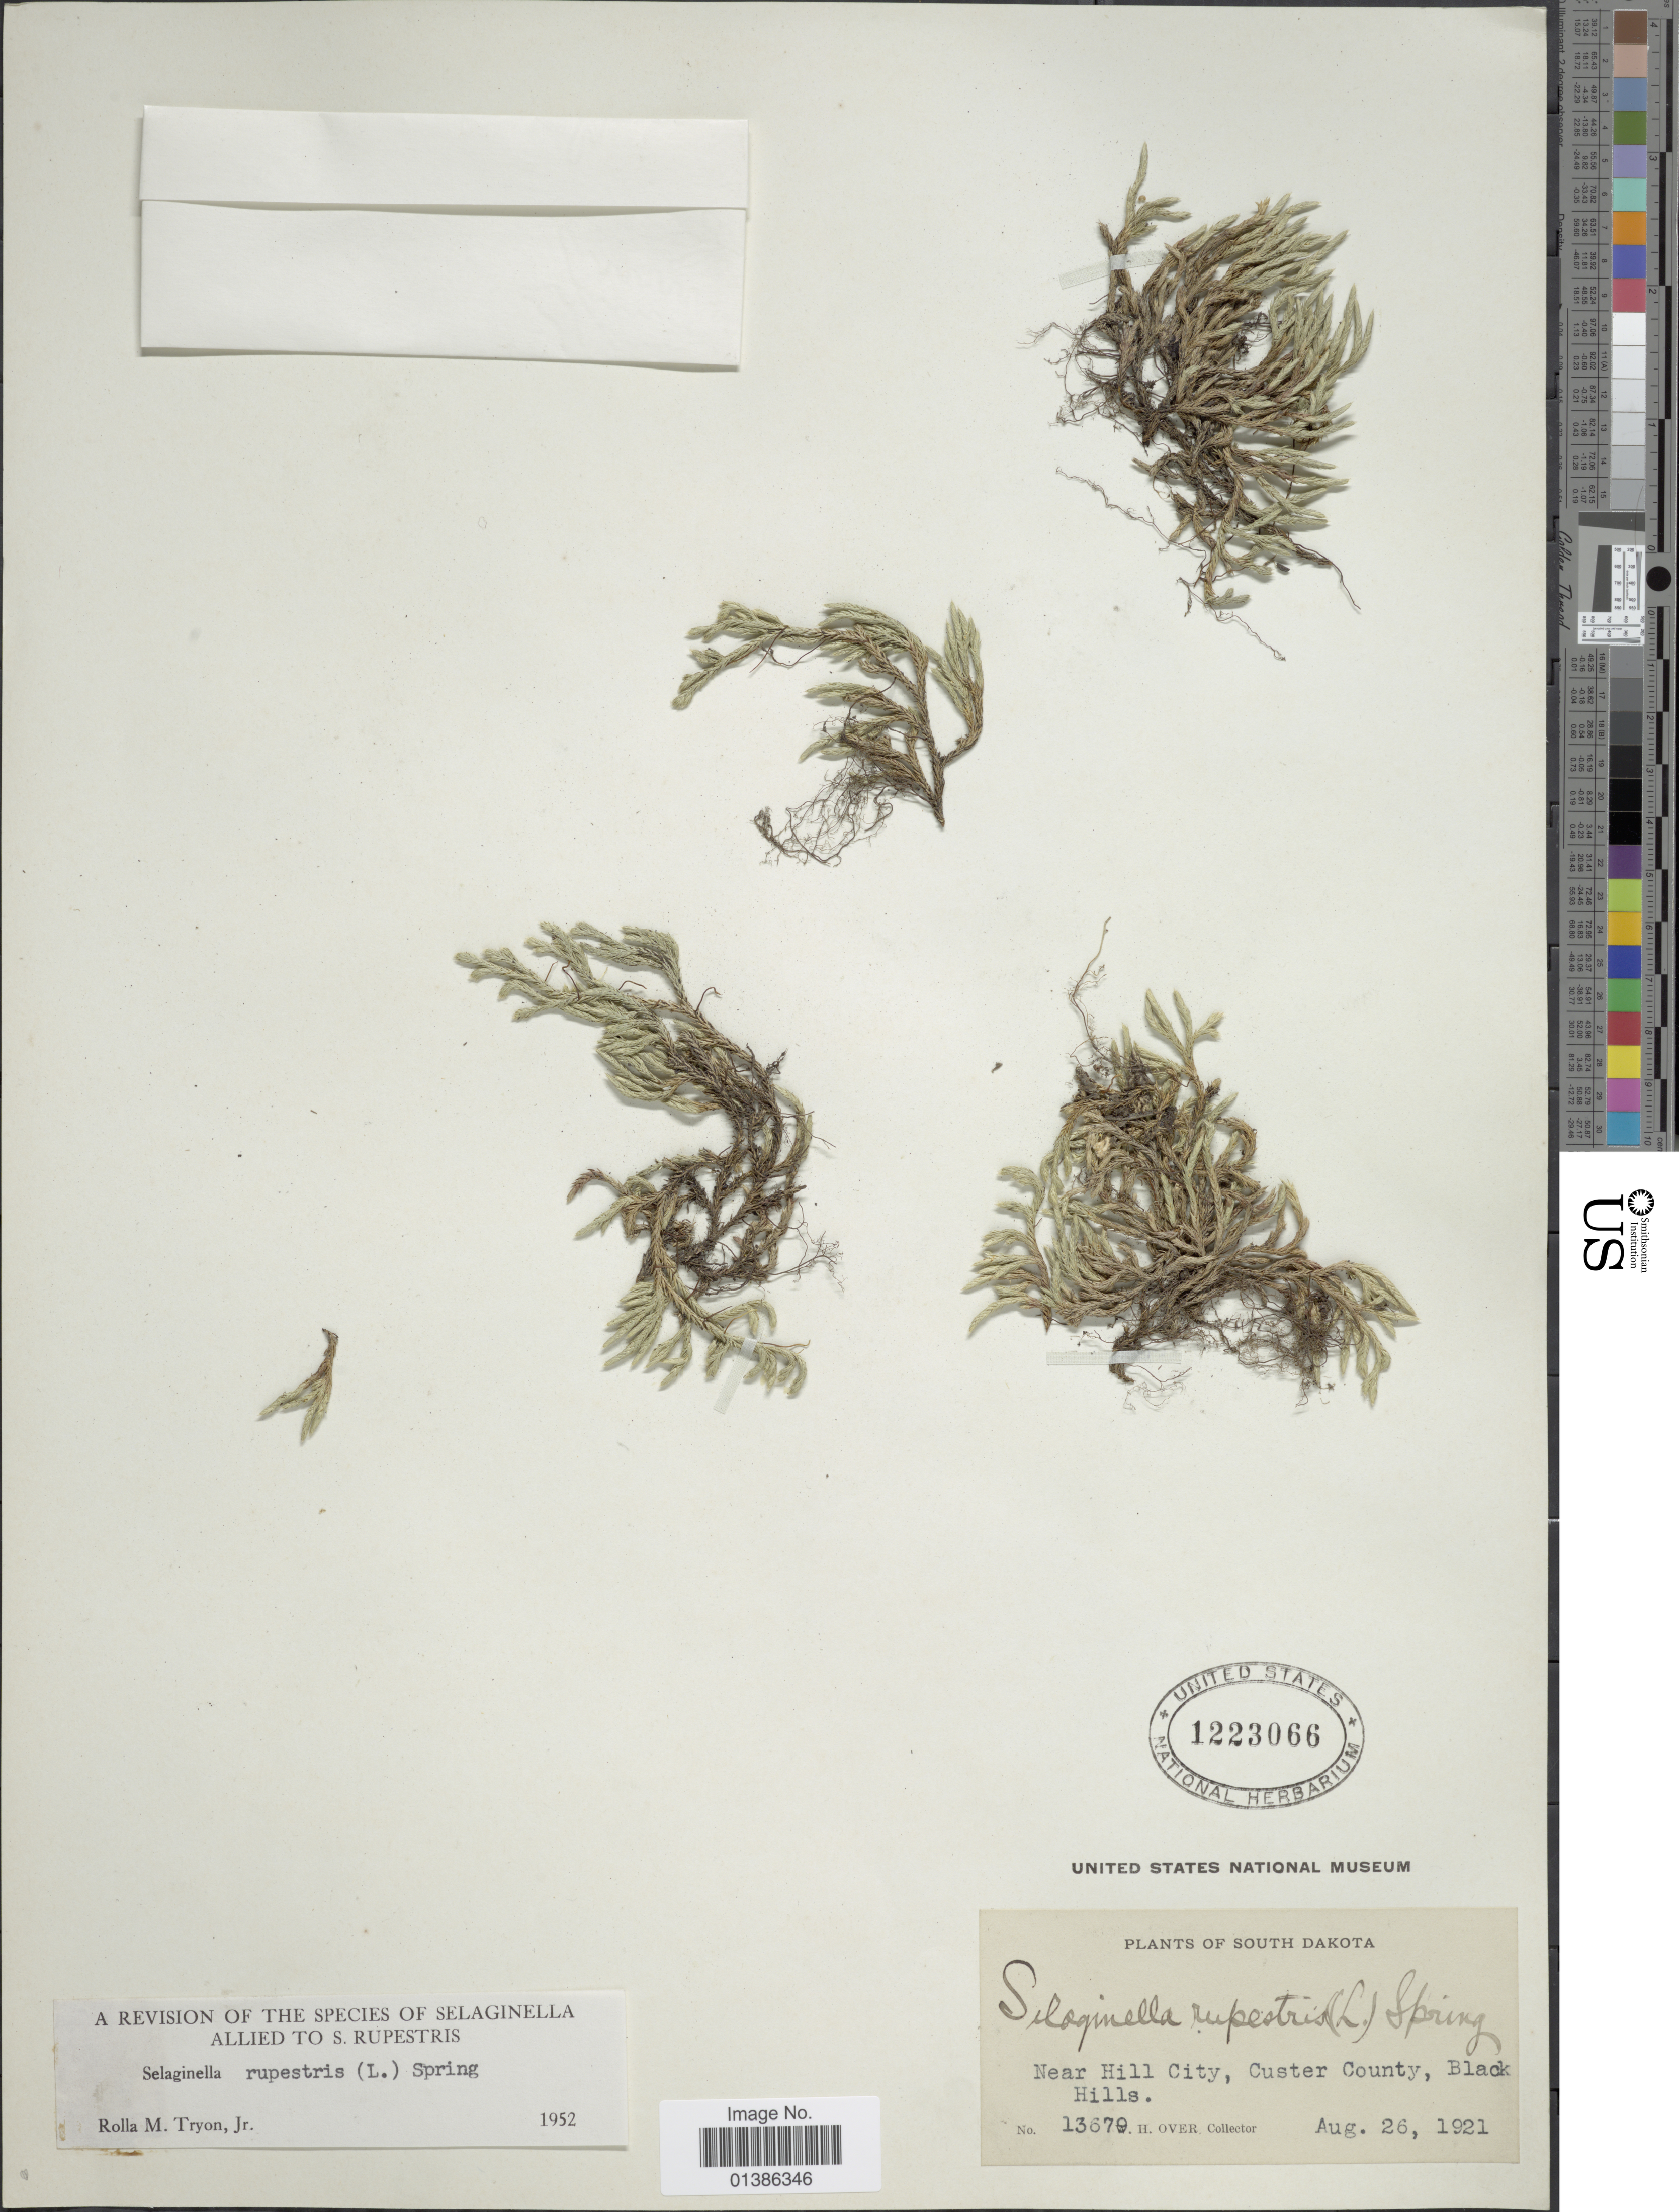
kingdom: Plantae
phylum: Tracheophyta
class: Lycopodiopsida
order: Selaginellales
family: Selaginellaceae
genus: Selaginella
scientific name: Selaginella rupestris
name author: (L.) Spring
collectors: W. Over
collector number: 13679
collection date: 1921-08-26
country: United States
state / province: South Dakota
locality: Near Hill City, Custer County, Black Hills.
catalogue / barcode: US 1223066